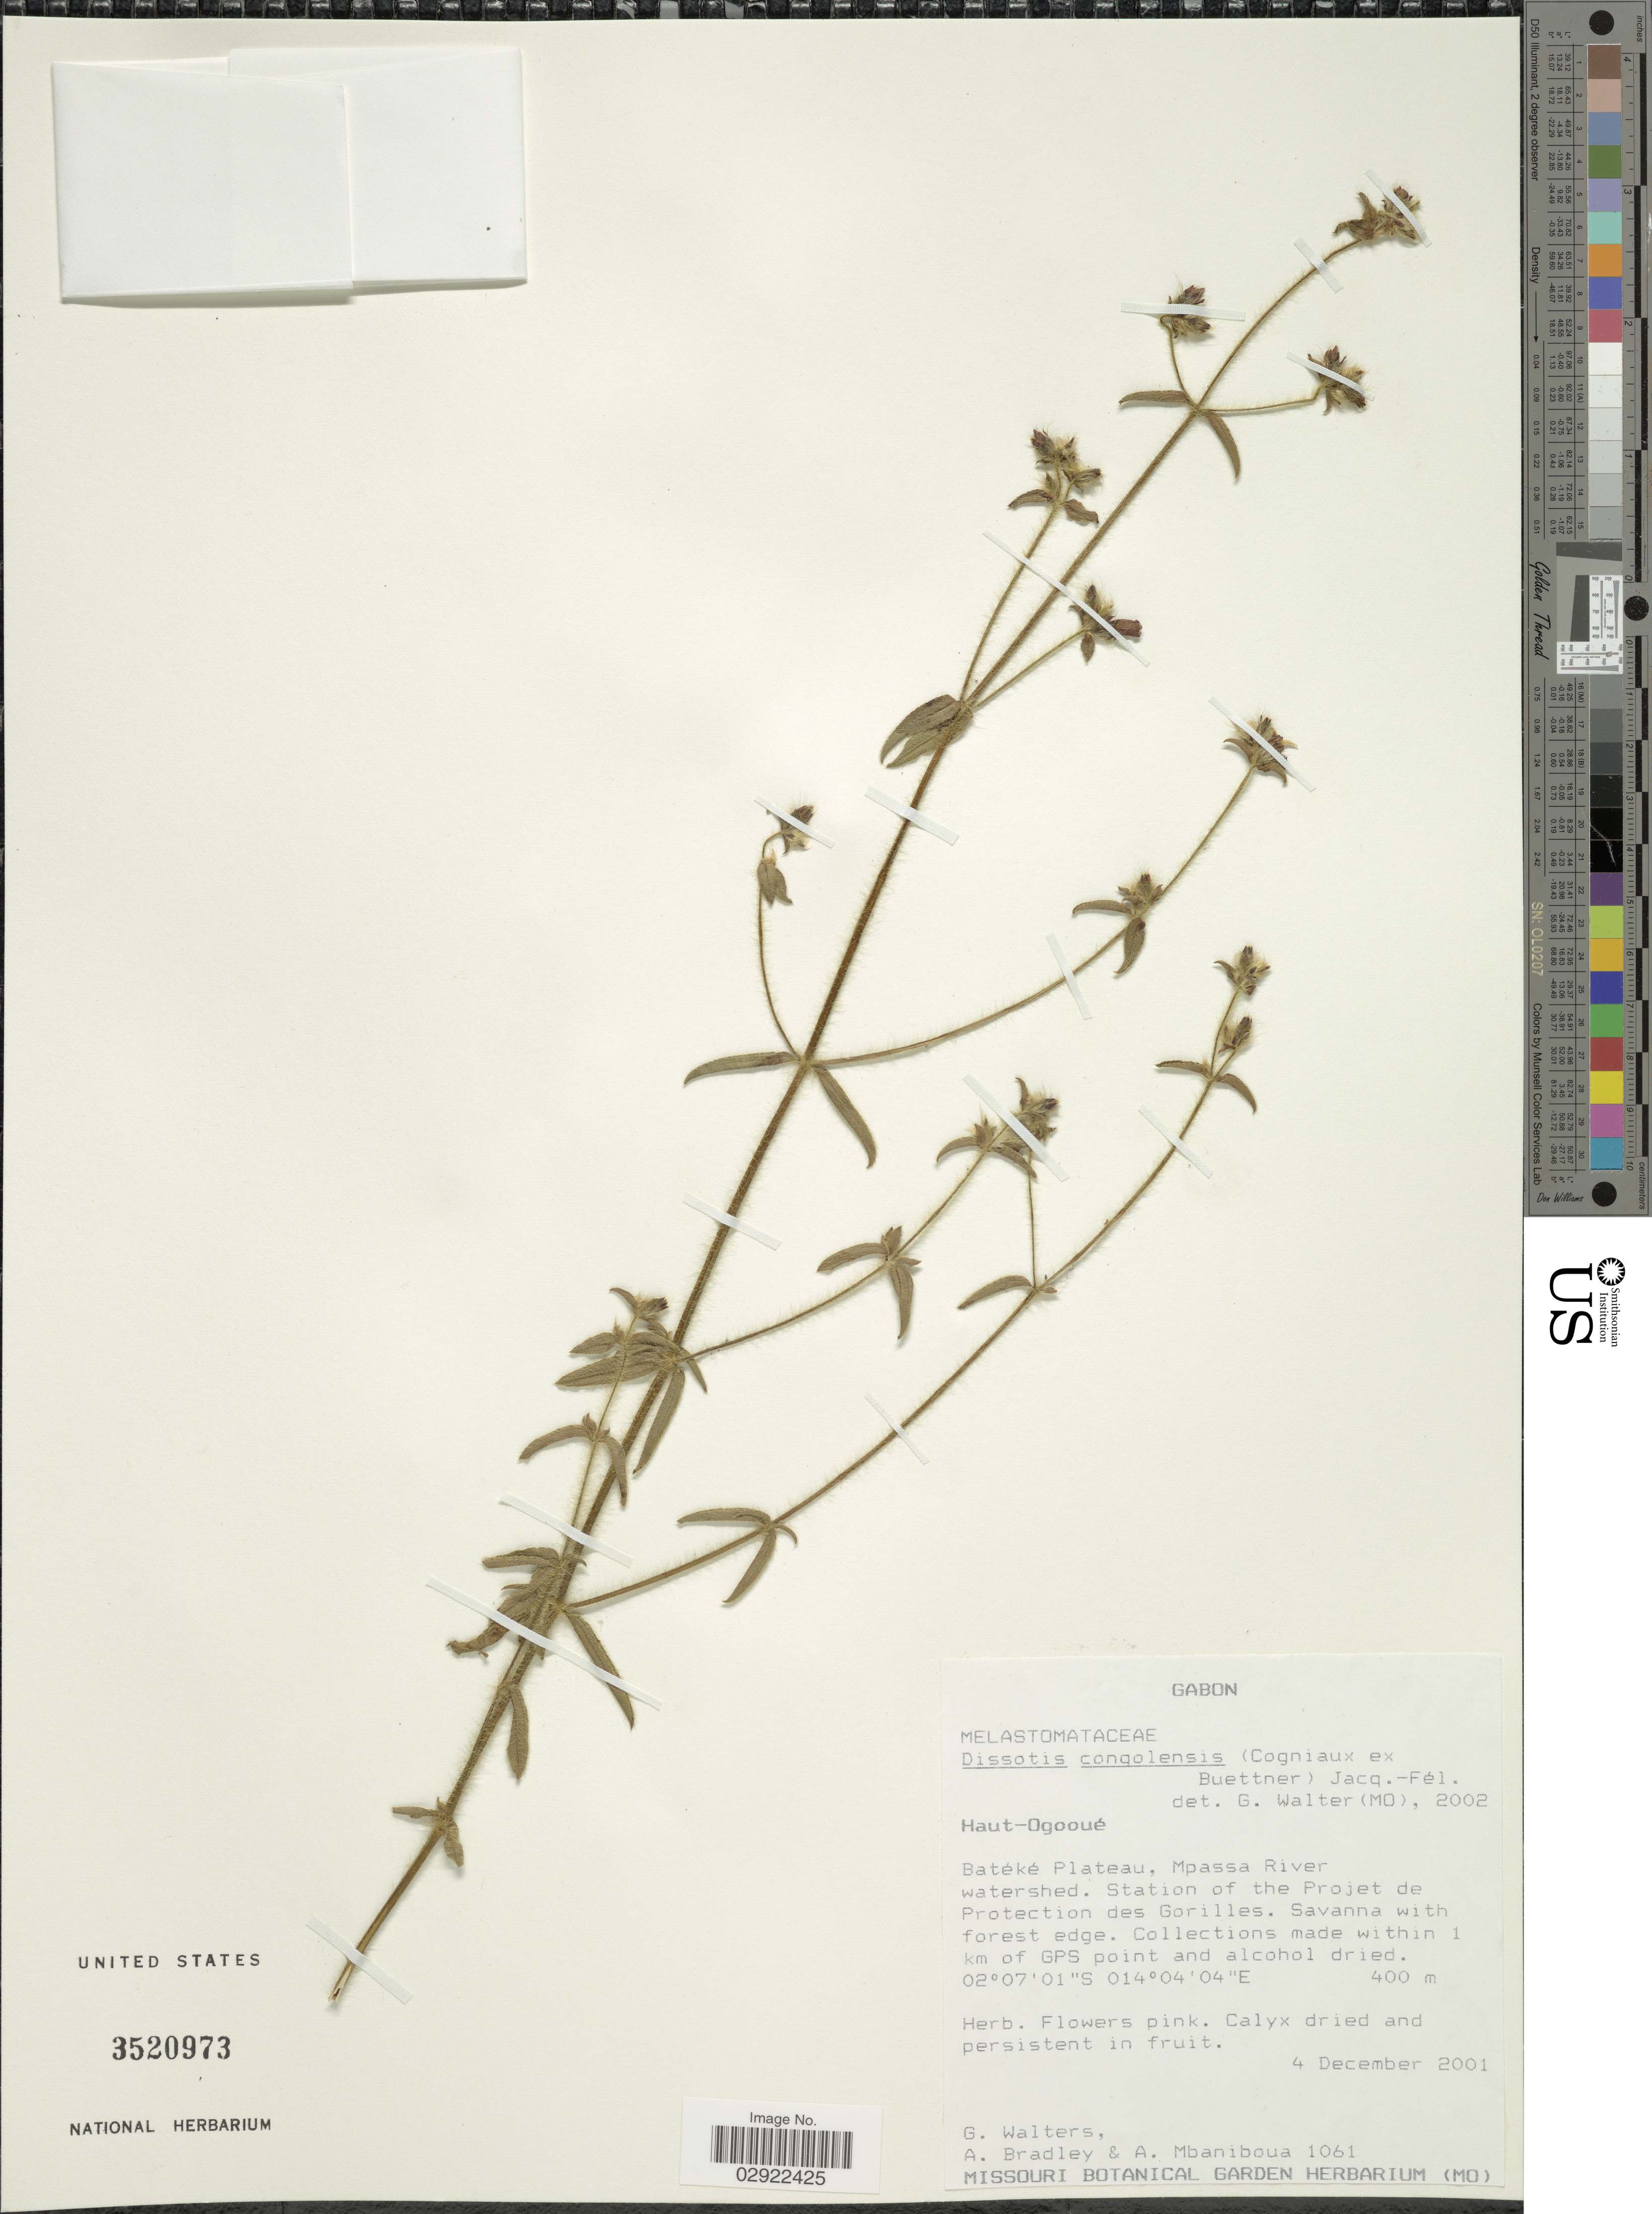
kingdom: Plantae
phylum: Tracheophyta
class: Magnoliopsida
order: Myrtales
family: Melastomataceae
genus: Nerophila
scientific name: Nerophila congolensis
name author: (Cogn. ex Büttner) Ver.-Lib. & R.D. Stone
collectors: G. Walters, A. F. Bradley & A. Mbaniboua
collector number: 1061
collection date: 2001-12-04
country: Gabon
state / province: Haut-Ogooue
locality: Batéké Plateau, Mpassa River watershed. Station of the Projet de Protection des Gorilles.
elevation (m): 400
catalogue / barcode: US 3520973